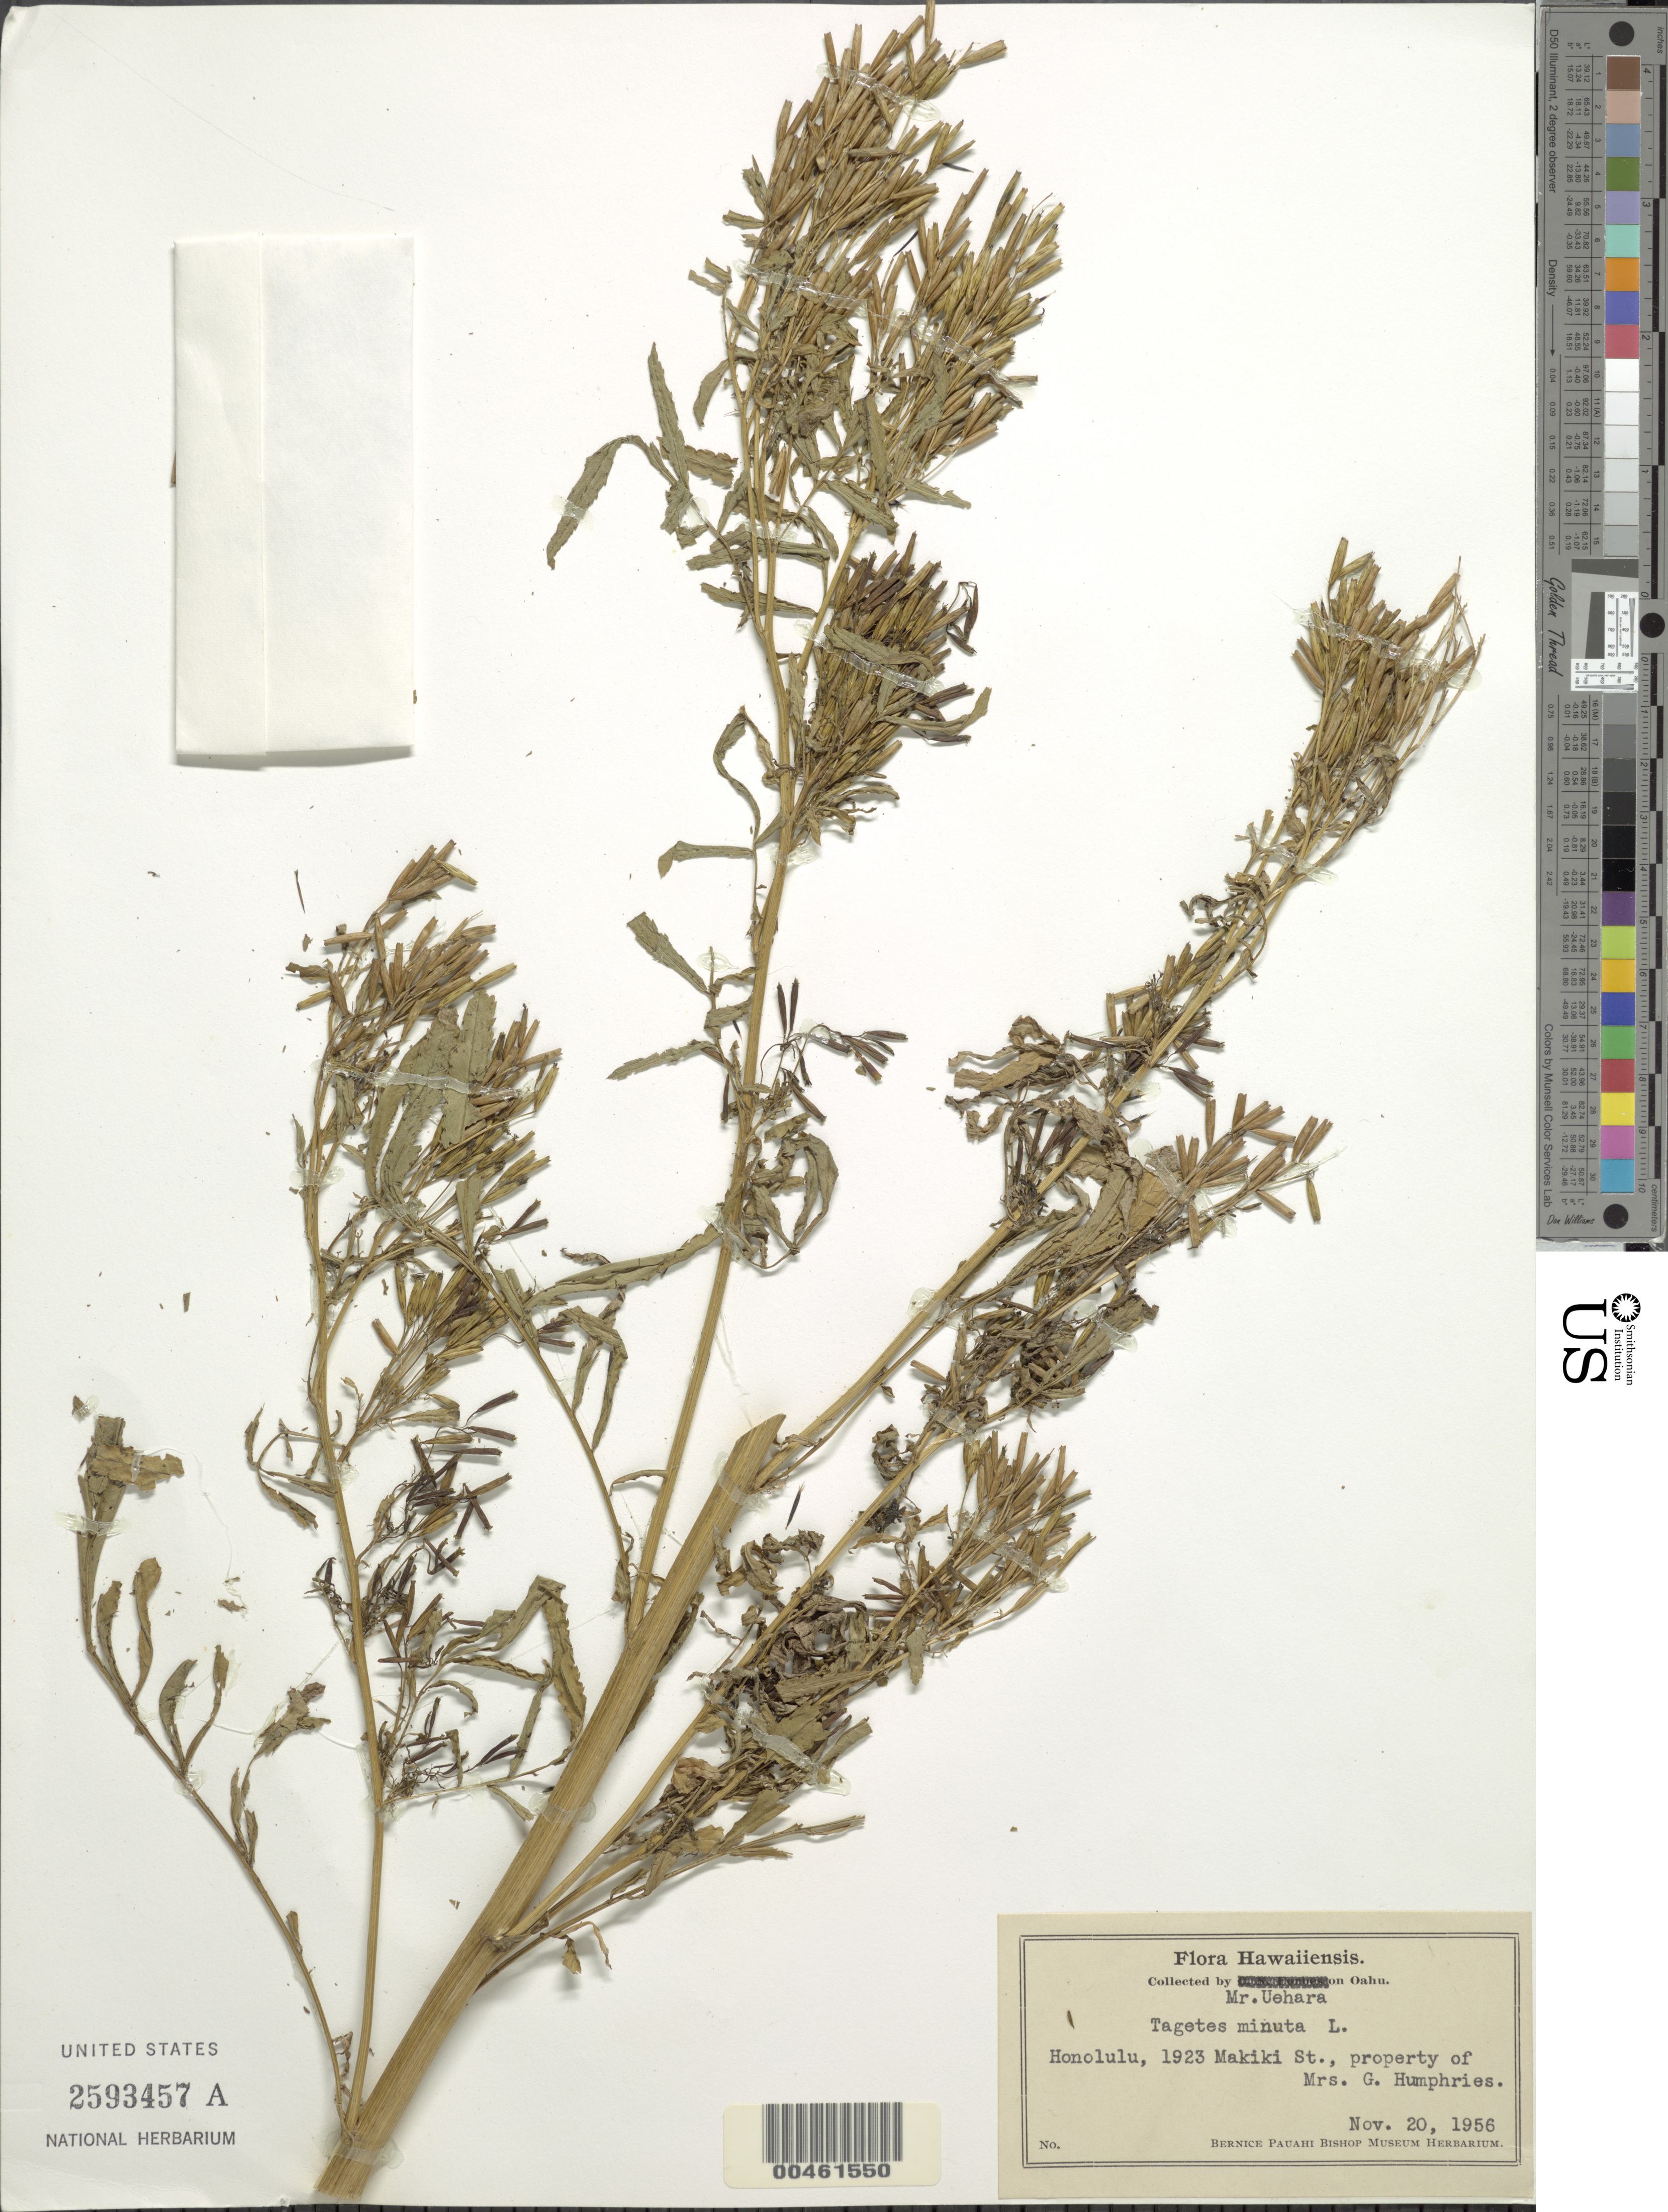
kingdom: Plantae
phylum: Tracheophyta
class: Magnoliopsida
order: Asterales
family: Asteraceae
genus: Tagetes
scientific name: Tagetes minuta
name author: L.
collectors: S. Uehara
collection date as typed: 20 Nov 1956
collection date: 1956-11-20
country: United States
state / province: Hawaii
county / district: Honolulu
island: Oahu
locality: Honolulu, 1923 Makiki St., property of Mrs. G. Humphries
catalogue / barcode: US 2593457A